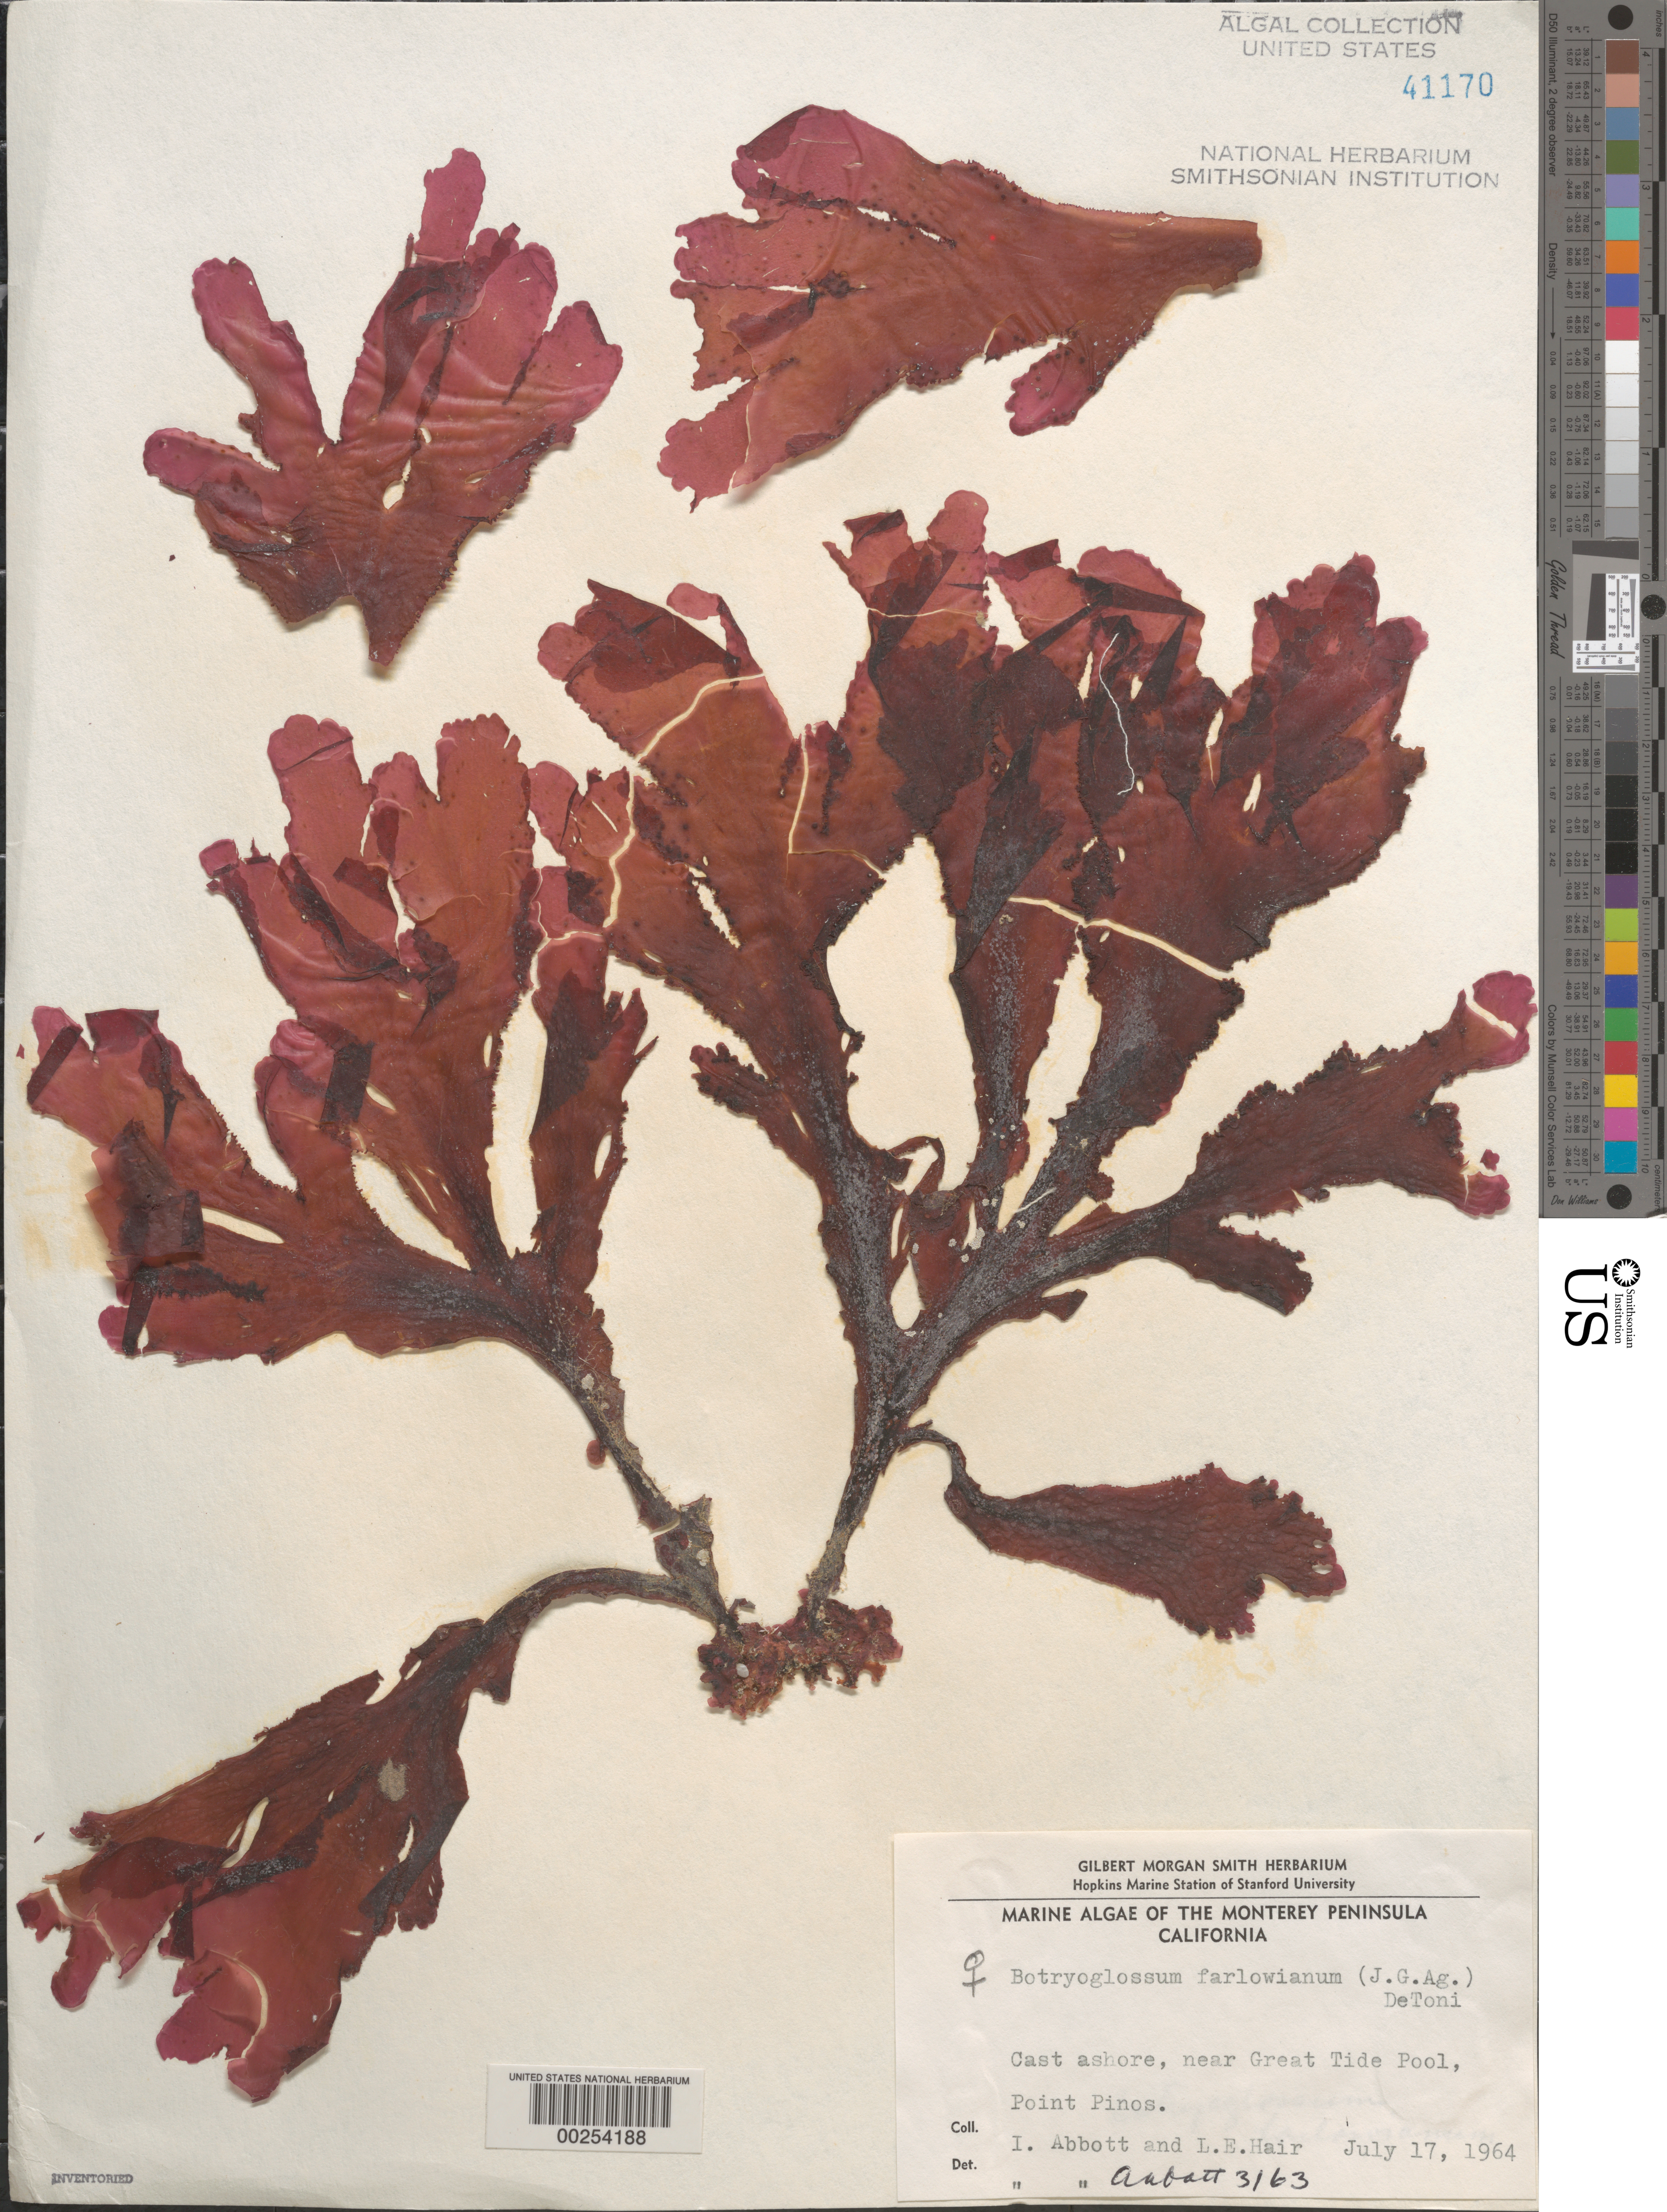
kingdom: Plantae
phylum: Rhodophyta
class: Florideophyceae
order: Ceramiales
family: Delesseriaceae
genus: Botryoglossum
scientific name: Botryoglossum farlowianum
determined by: Abbott, Isabella A.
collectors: I. A. Abbott & L. Hair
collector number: IAA 3163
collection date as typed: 17 Jul 1964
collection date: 1964-07-17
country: United States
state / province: California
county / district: Monterey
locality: Point Pinos, near Great Tide Pool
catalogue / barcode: US 41170